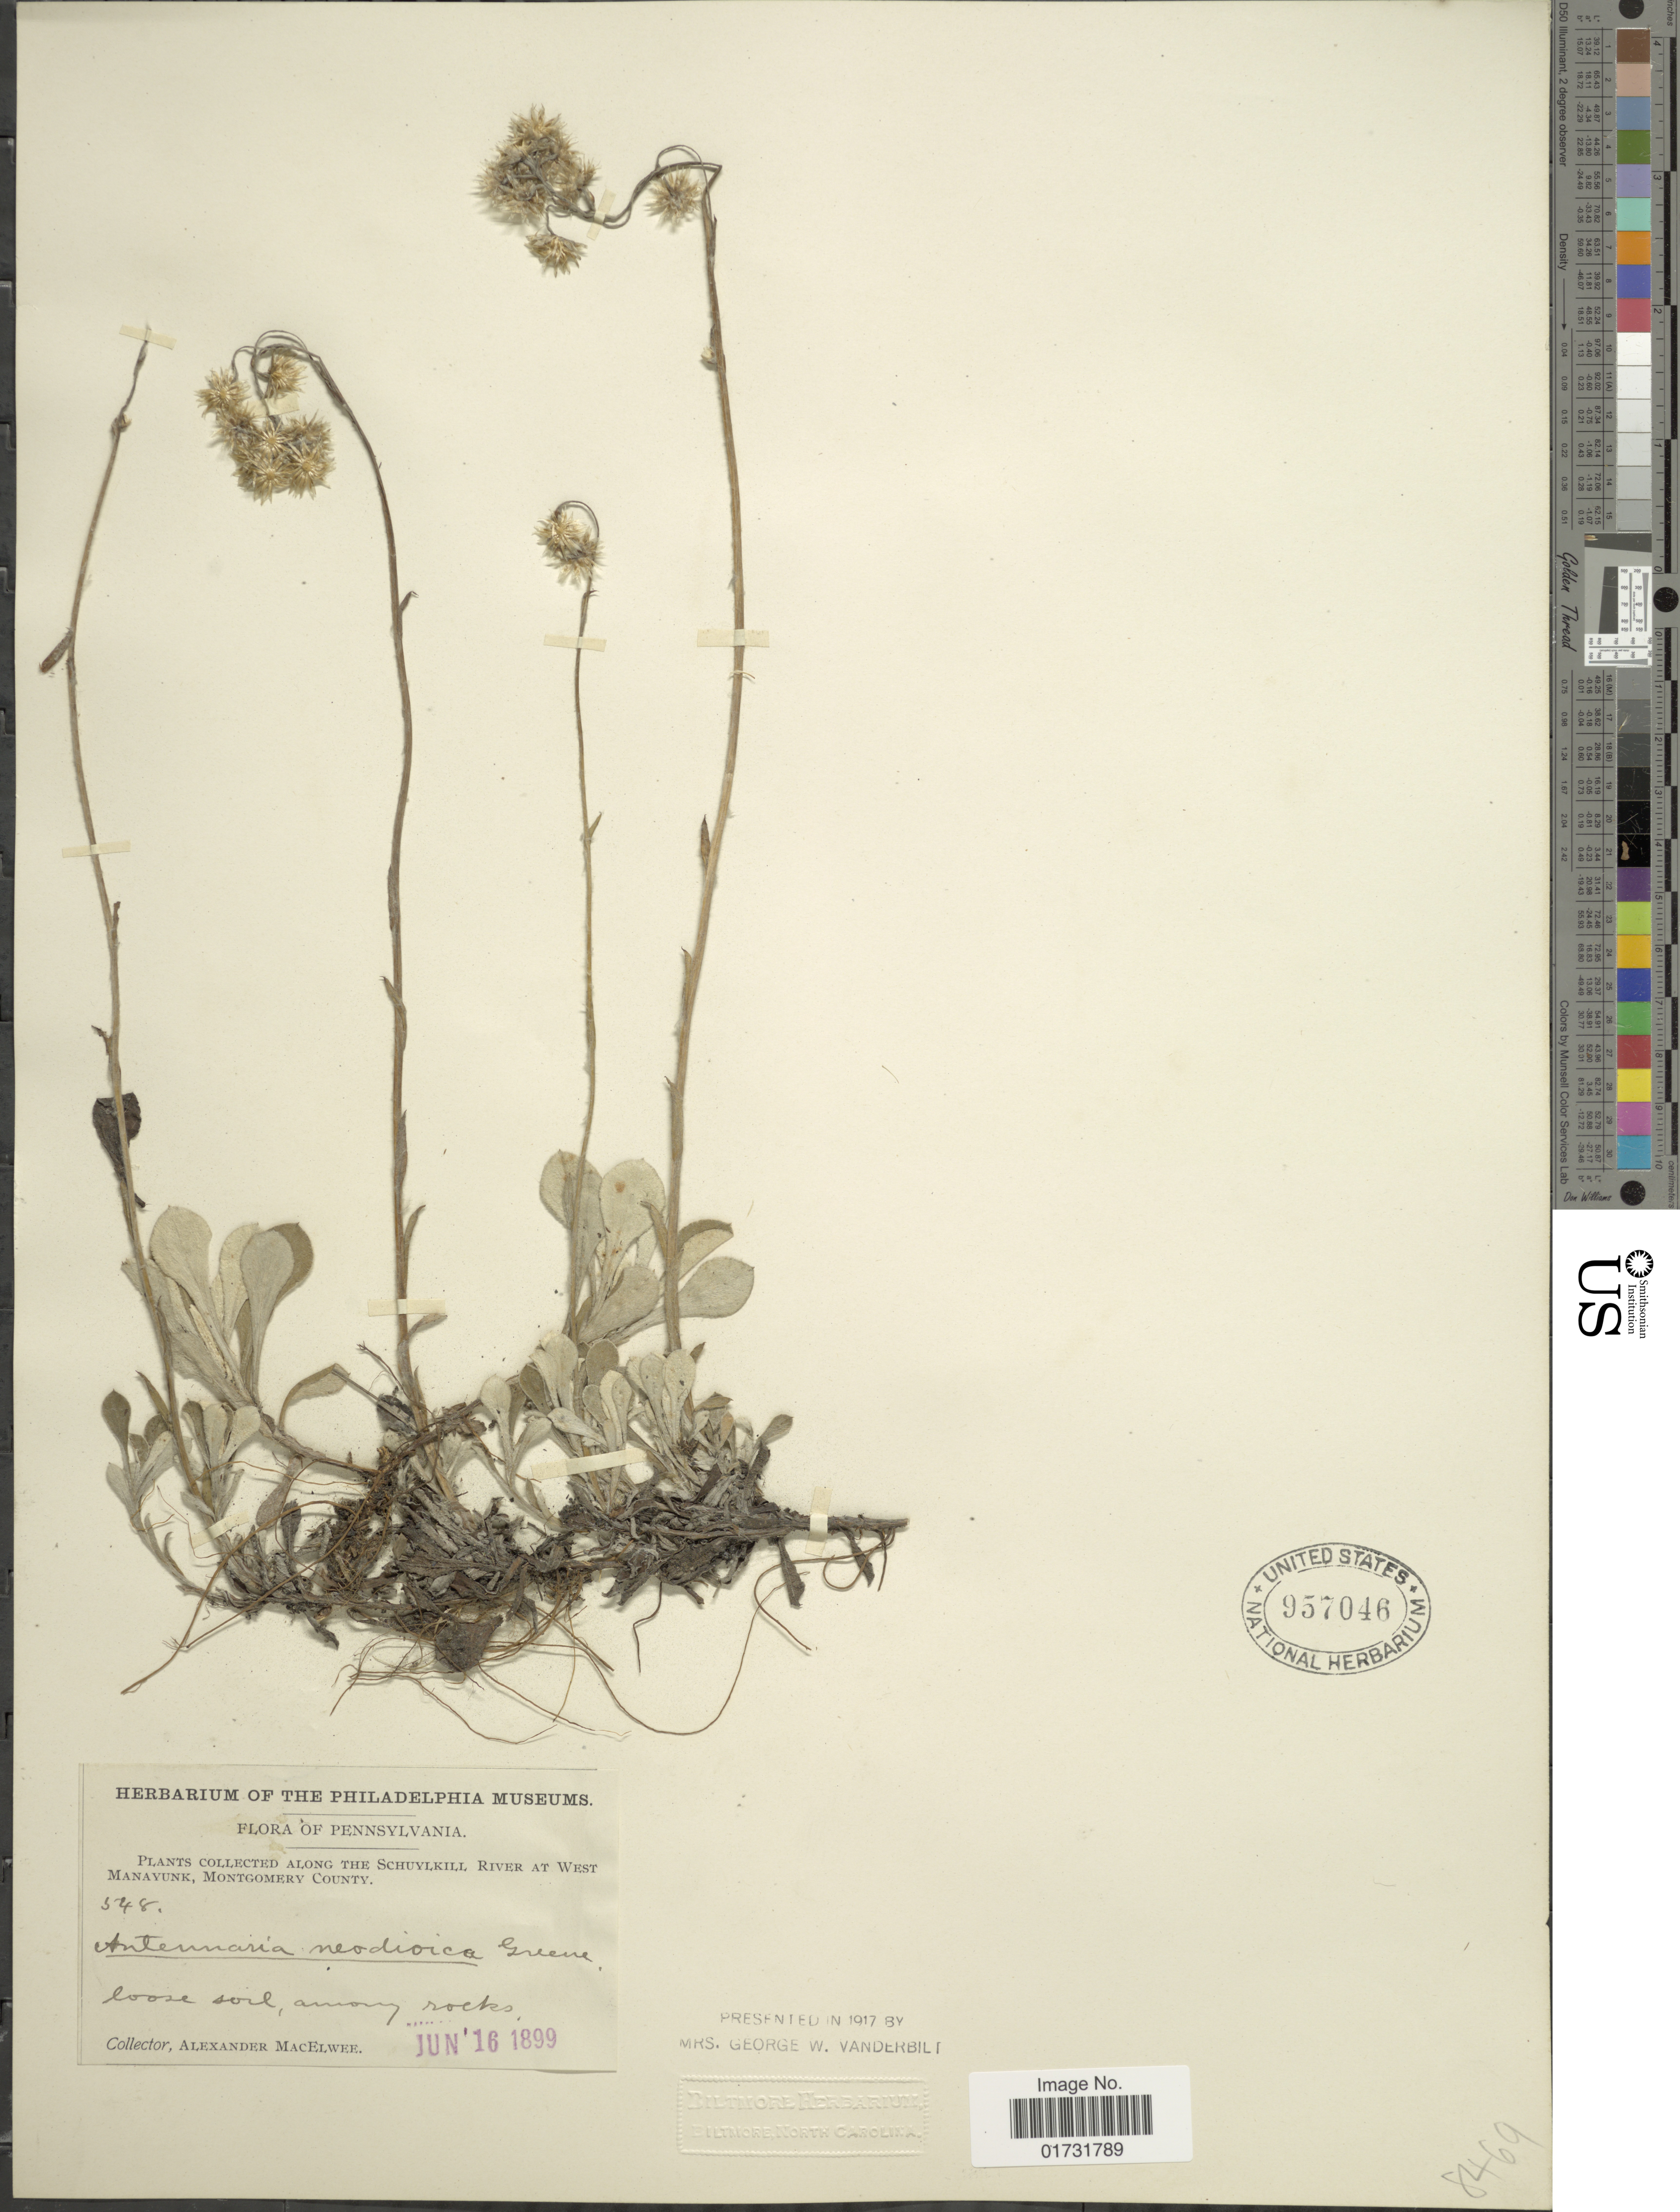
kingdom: Plantae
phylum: Tracheophyta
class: Magnoliopsida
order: Asterales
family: Asteraceae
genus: Antennaria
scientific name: Antennaria neodioica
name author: Greene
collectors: A. MacElwee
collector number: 548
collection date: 1899-06-16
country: United States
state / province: Pennsylvania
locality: Along the Schuylkill River at West Manayunk, Montgomery County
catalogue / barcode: US 957046